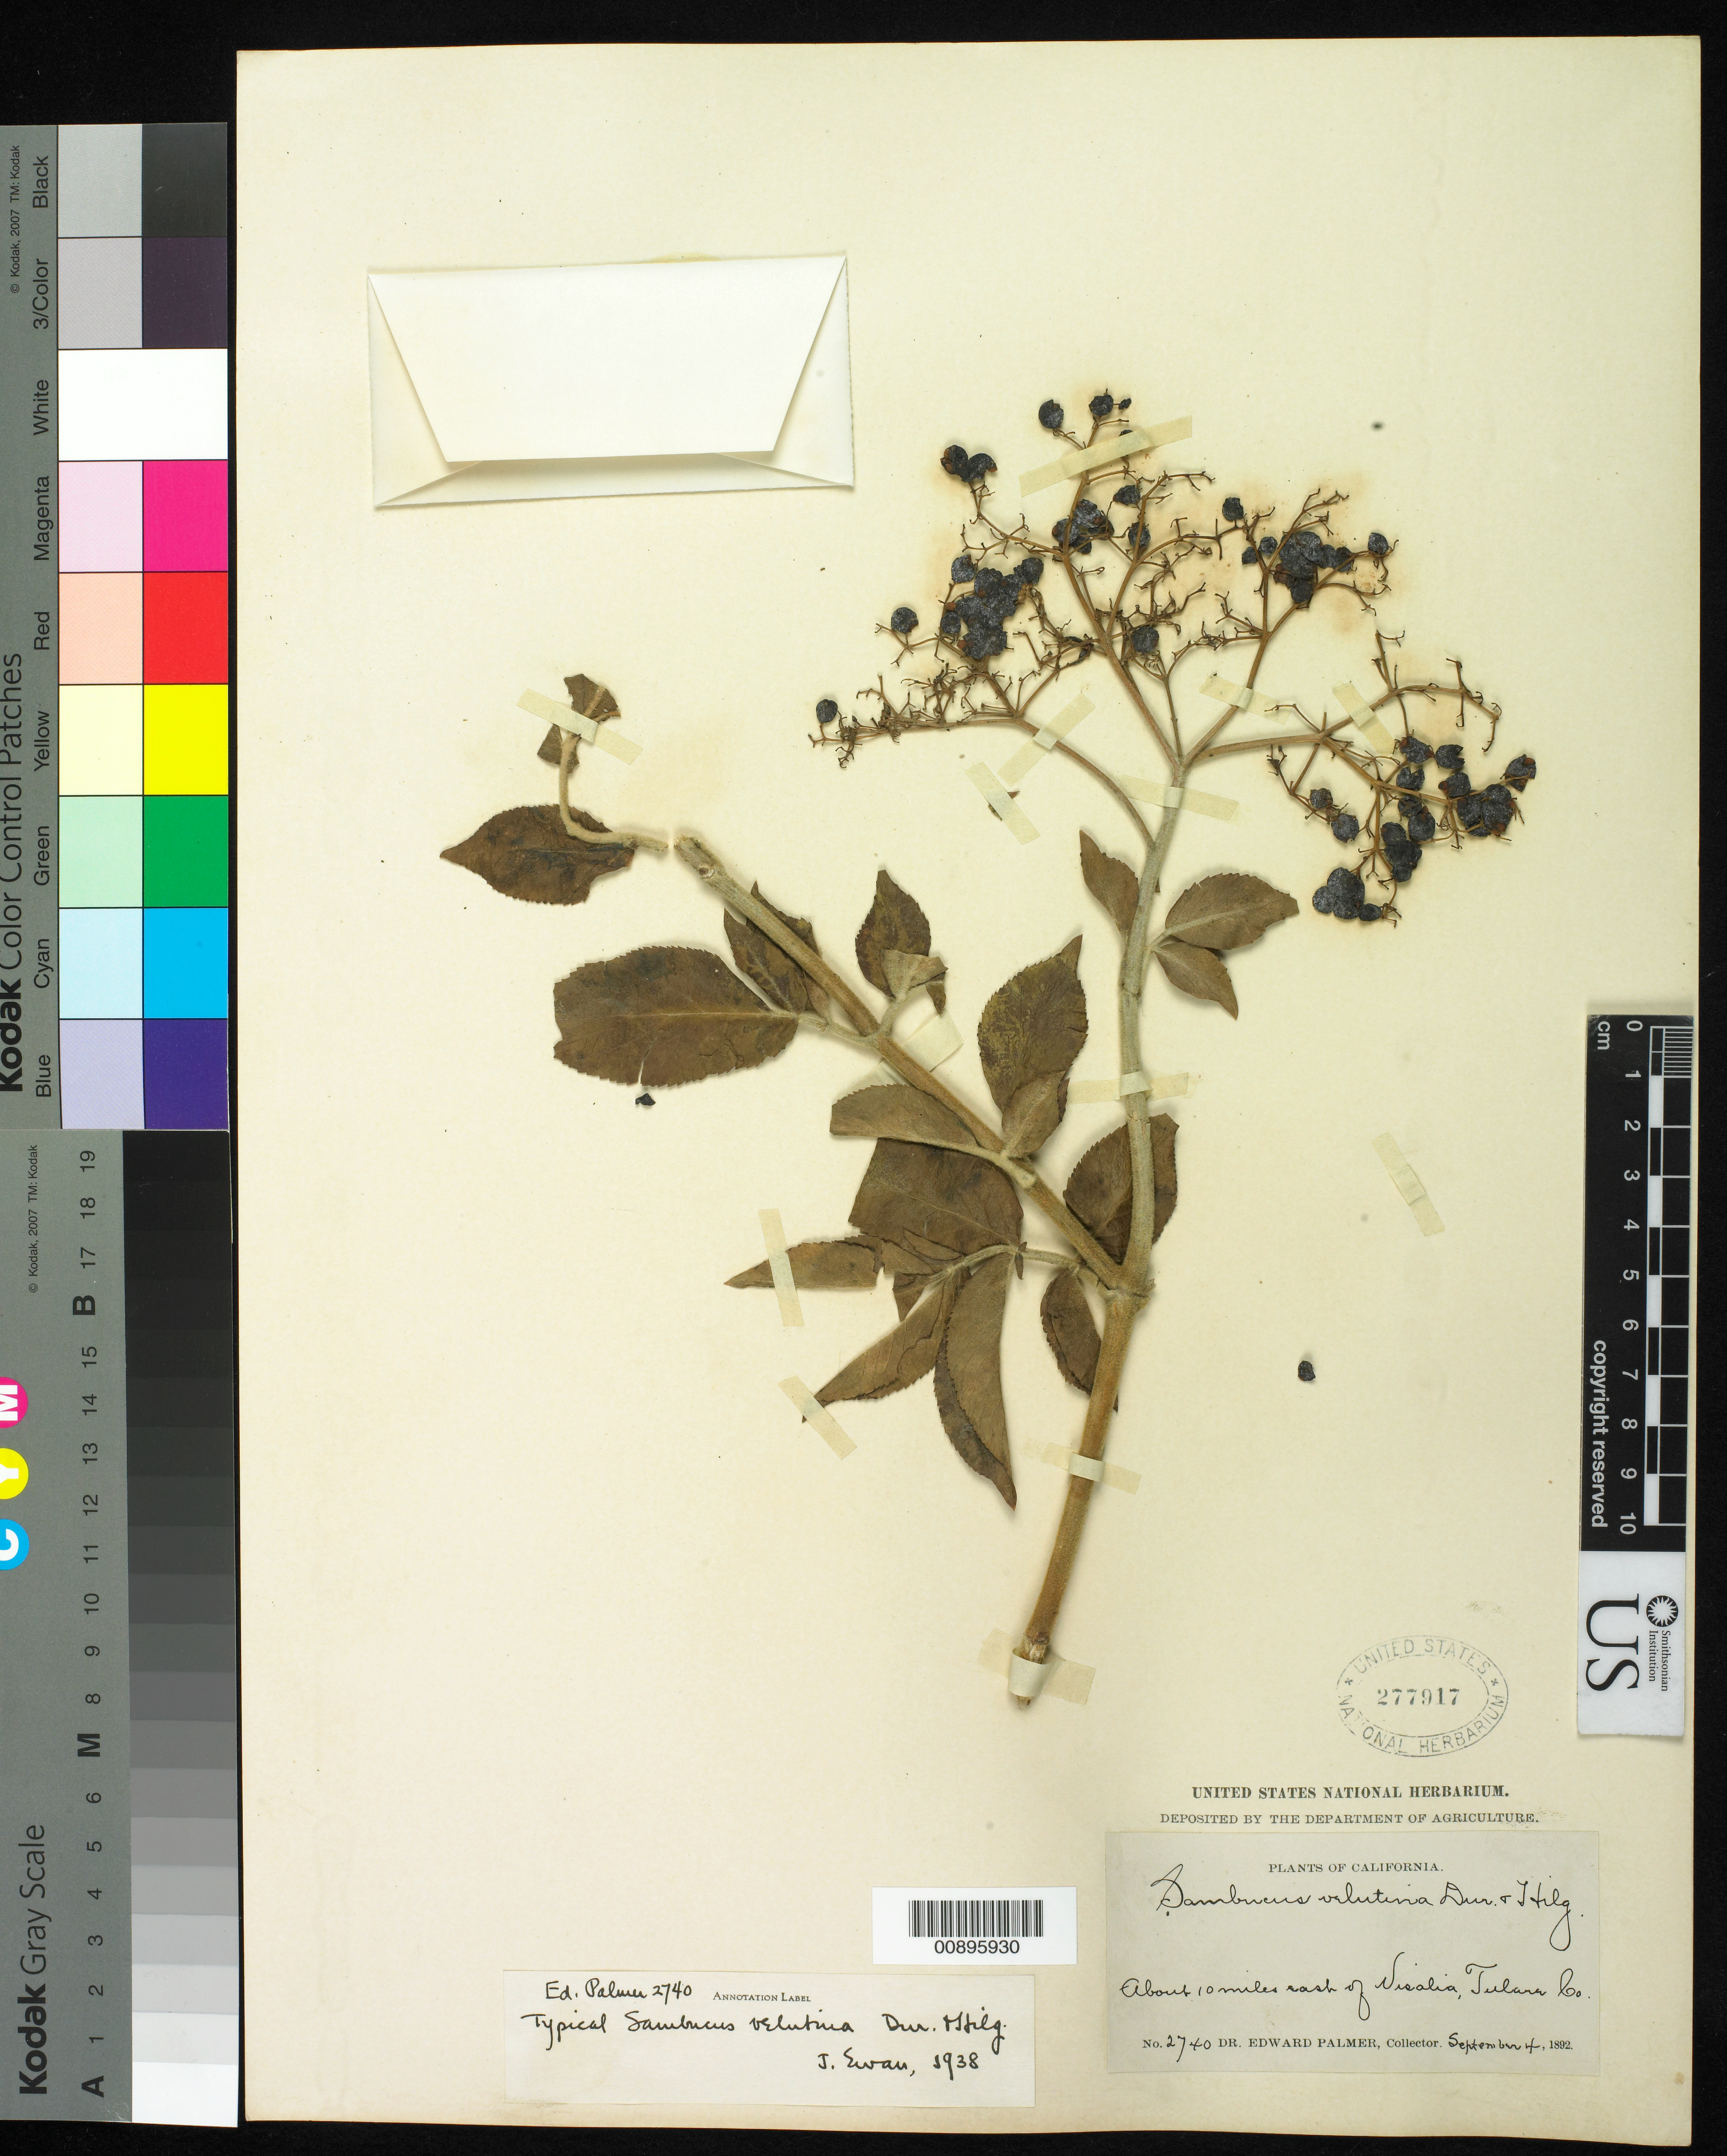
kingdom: Plantae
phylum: Tracheophyta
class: Magnoliopsida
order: Dipsacales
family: Viburnaceae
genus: Sambucus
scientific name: Sambucus velutina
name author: Durand & Hilg.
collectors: E. Palmer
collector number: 2740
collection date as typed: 04 Sep 1892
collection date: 1892-09-04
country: United States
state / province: California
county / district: Tulare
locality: About 10 miles east of Visalia, Tulare County, California.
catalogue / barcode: US 277917